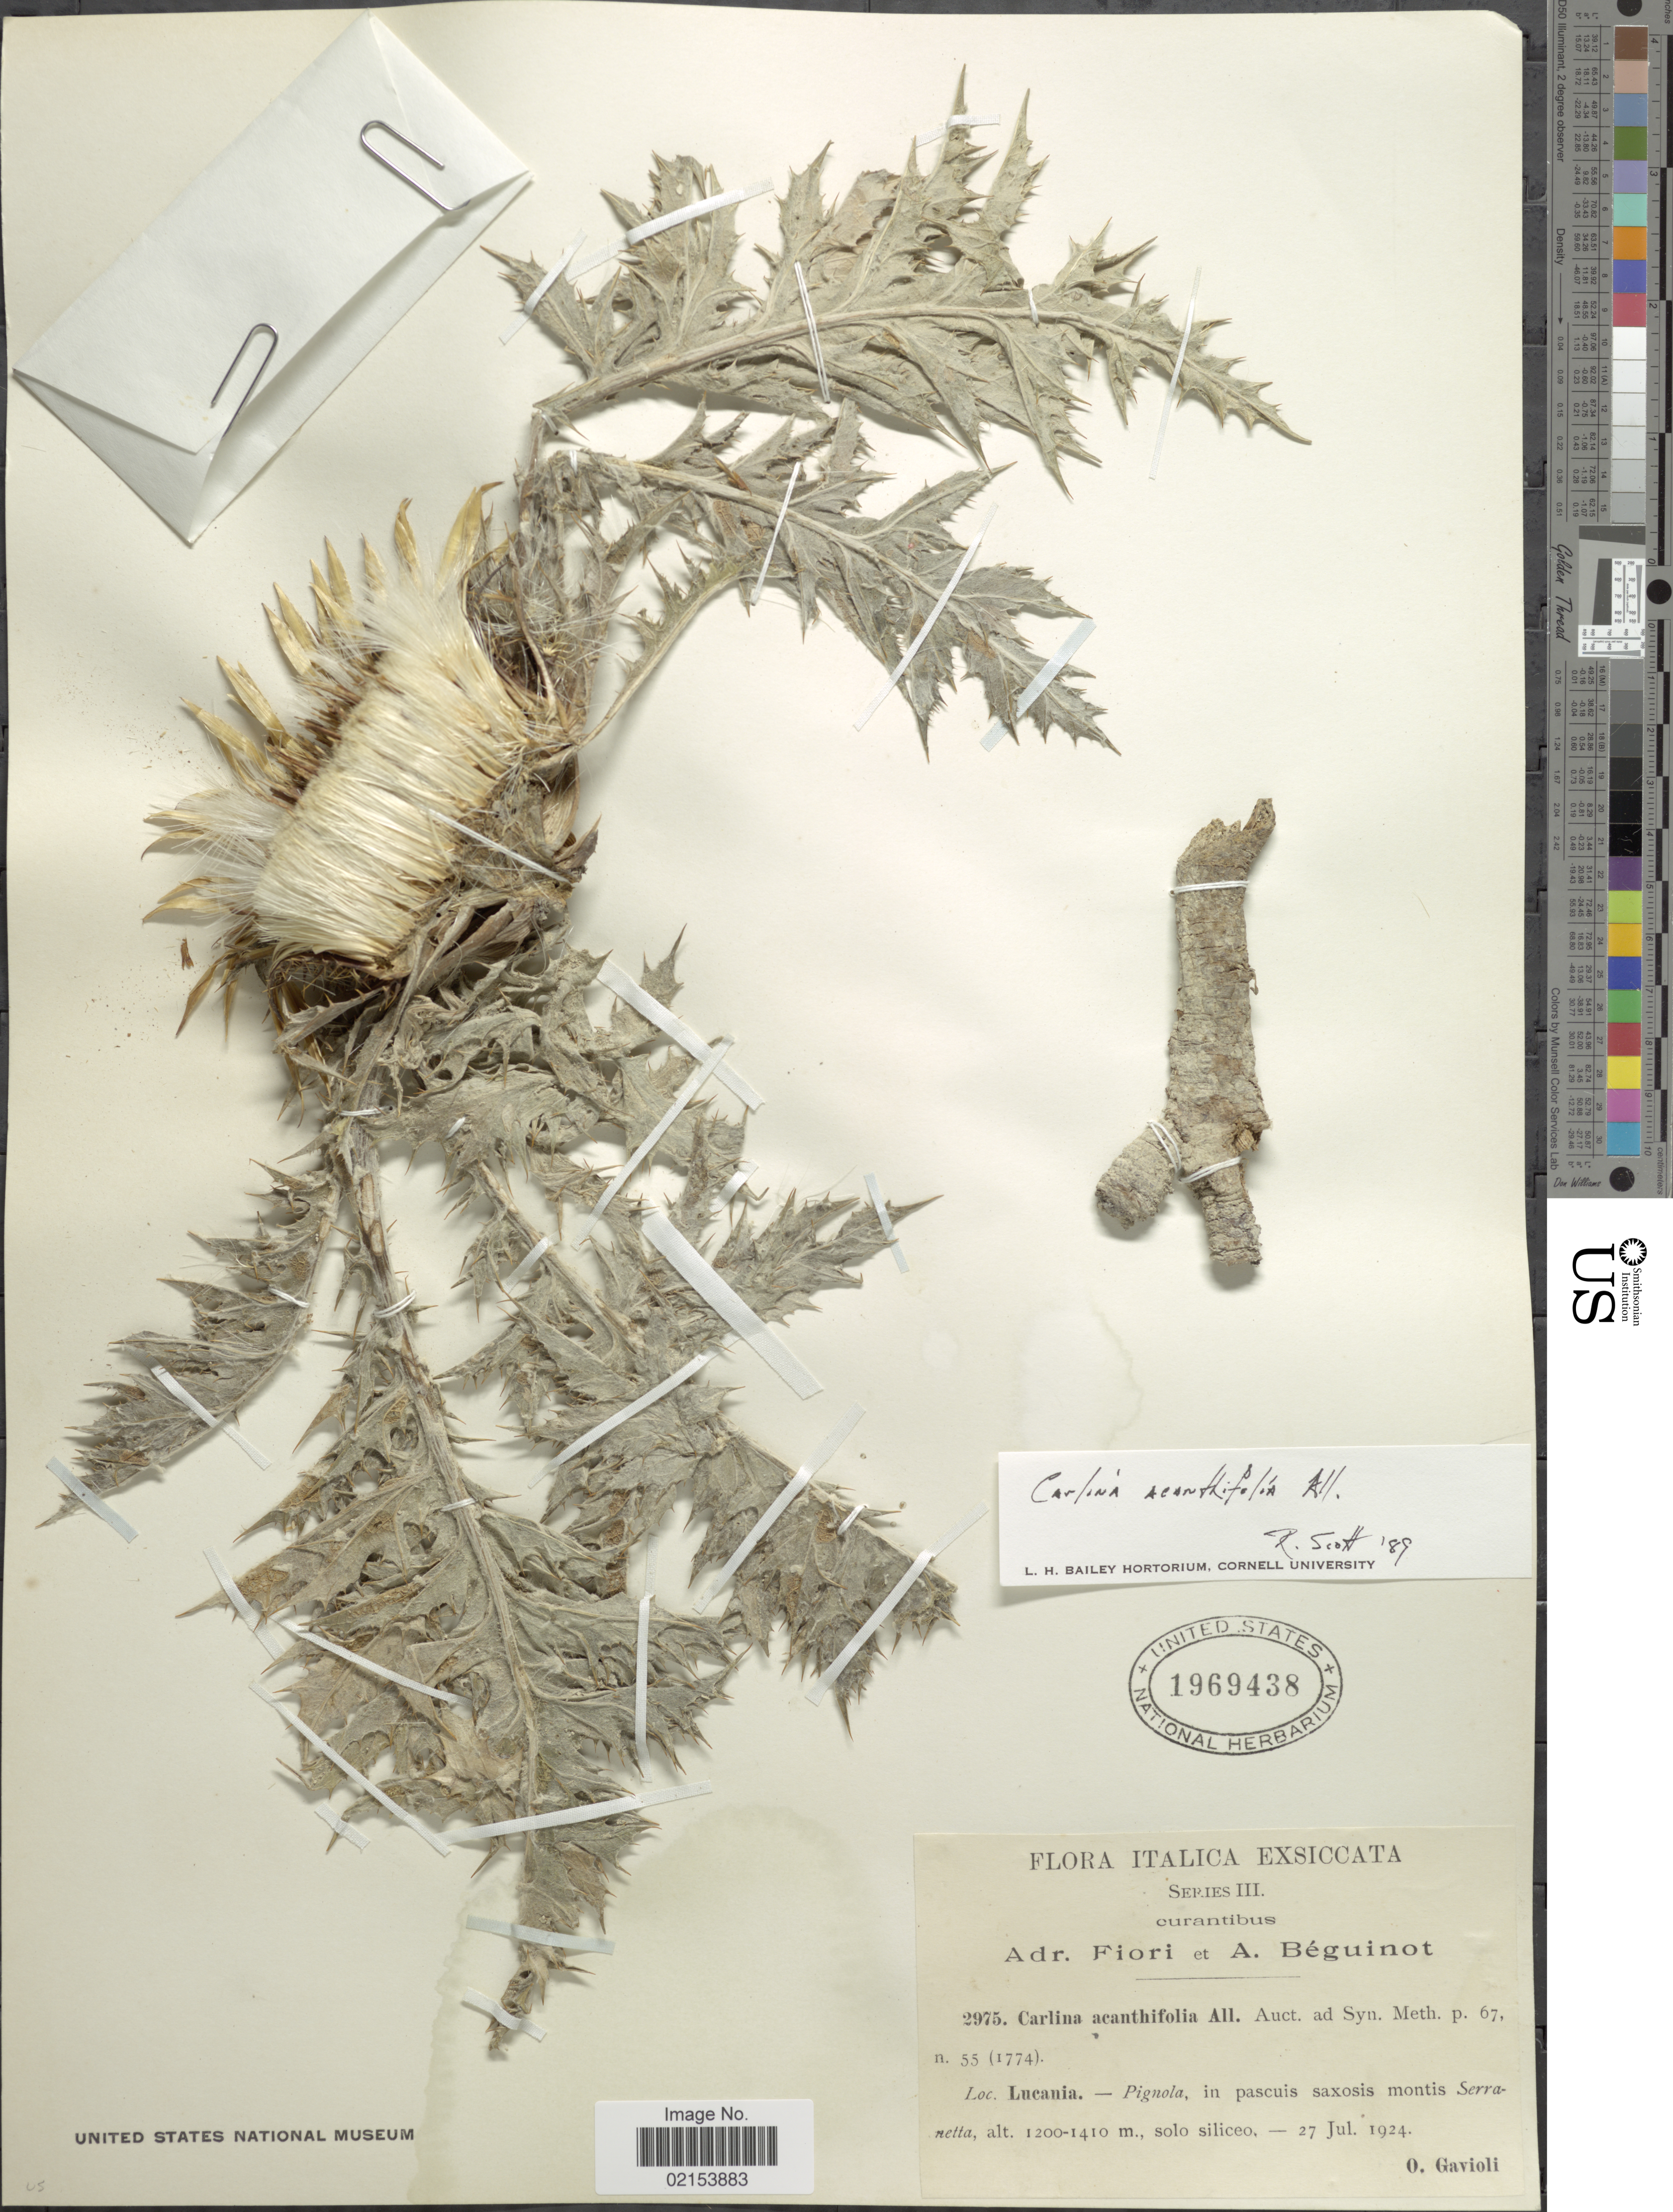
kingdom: Plantae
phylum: Tracheophyta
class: Magnoliopsida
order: Asterales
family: Asteraceae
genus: Carlina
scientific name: Carlina acanthifolia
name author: All.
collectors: O. Gavioli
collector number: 2975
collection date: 1924-07-27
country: Italy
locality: Lucania-Pignola, montis Serranetta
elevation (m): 1200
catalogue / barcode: US 1969438